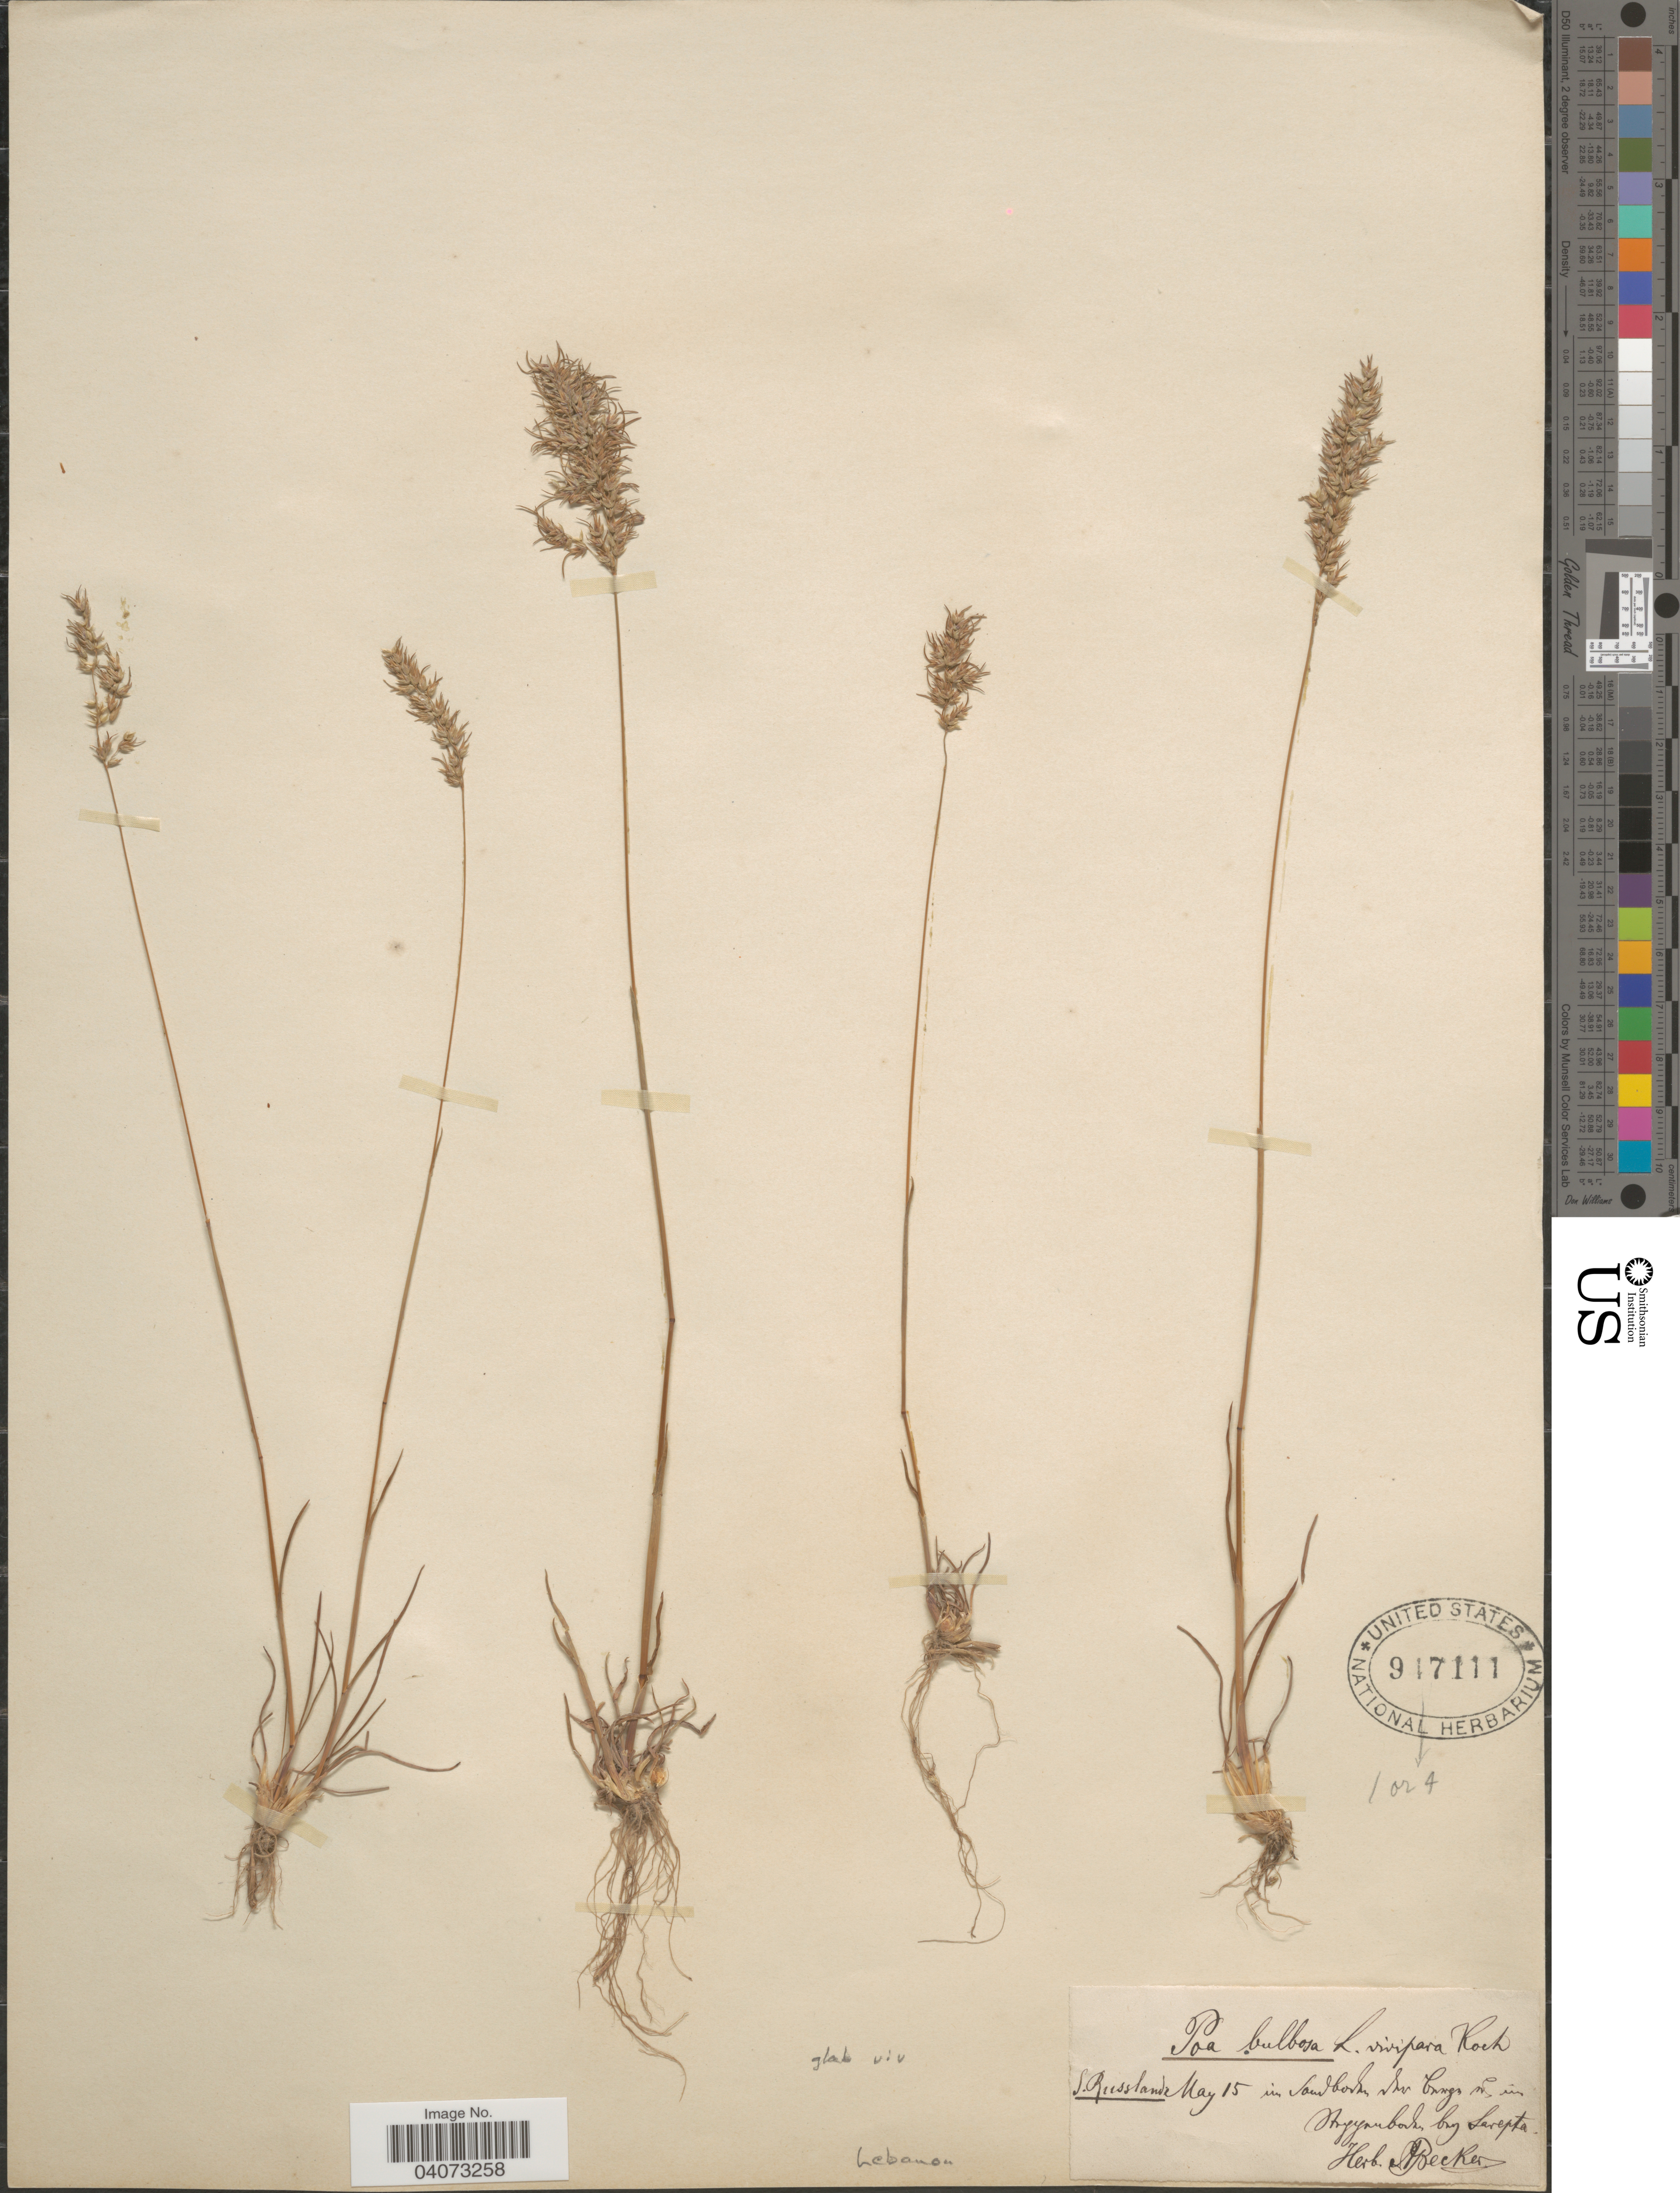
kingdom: Plantae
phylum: Tracheophyta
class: Liliopsida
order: Poales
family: Poaceae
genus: Poa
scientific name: Poa bulbosa subsp. bulbosa var. vivipara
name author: Koeler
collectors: Ex herb. A. Becker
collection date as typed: Transcribed d/m/y: /5/15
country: Russian Federation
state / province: Volgograd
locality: S. Russland im Sandboden [illegible text] Sarepta.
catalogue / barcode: US 947111